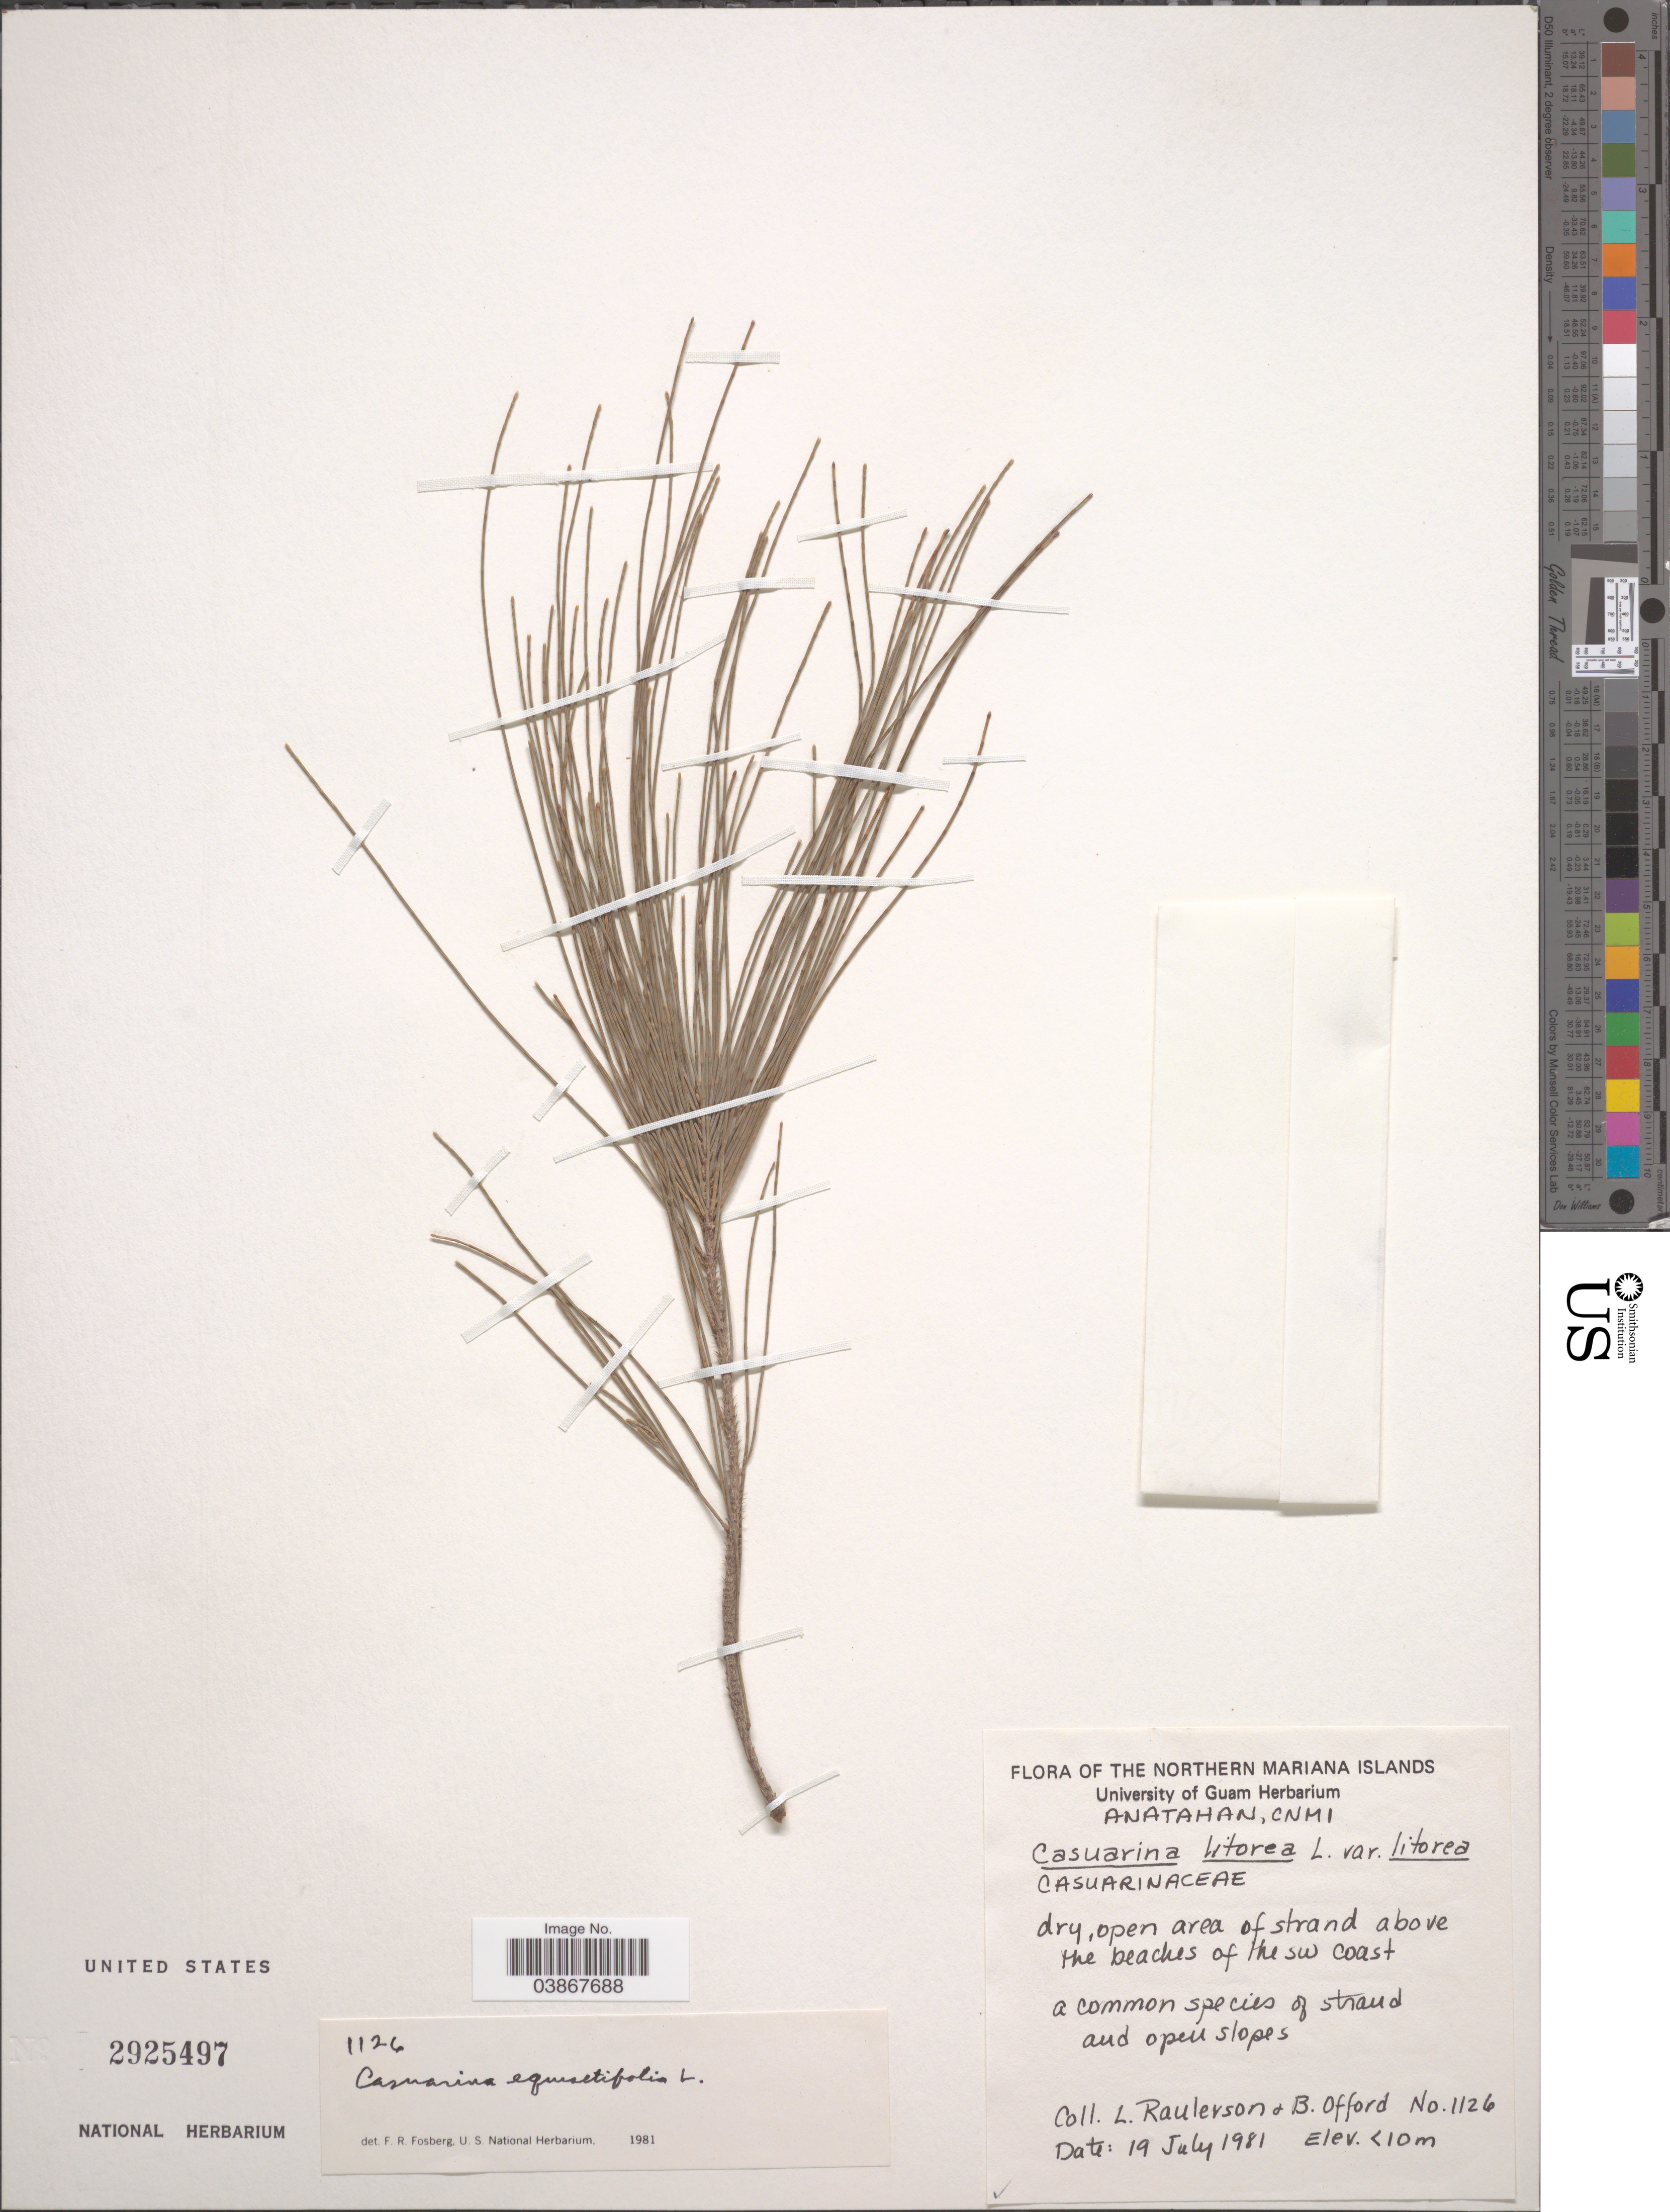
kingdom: Plantae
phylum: Tracheophyta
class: Magnoliopsida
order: Fagales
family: Casuarinaceae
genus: Casuarina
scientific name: Casuarina equisetifolia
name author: L.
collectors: L. Raulerson & B. Offord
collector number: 1126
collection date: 1981-07-19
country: Northern Mariana Islands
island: Anatahan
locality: Northern Mariana Islands. Anatahan, Cnmi. Above the beaches of the sw coast.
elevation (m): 10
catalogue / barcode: US 2925497